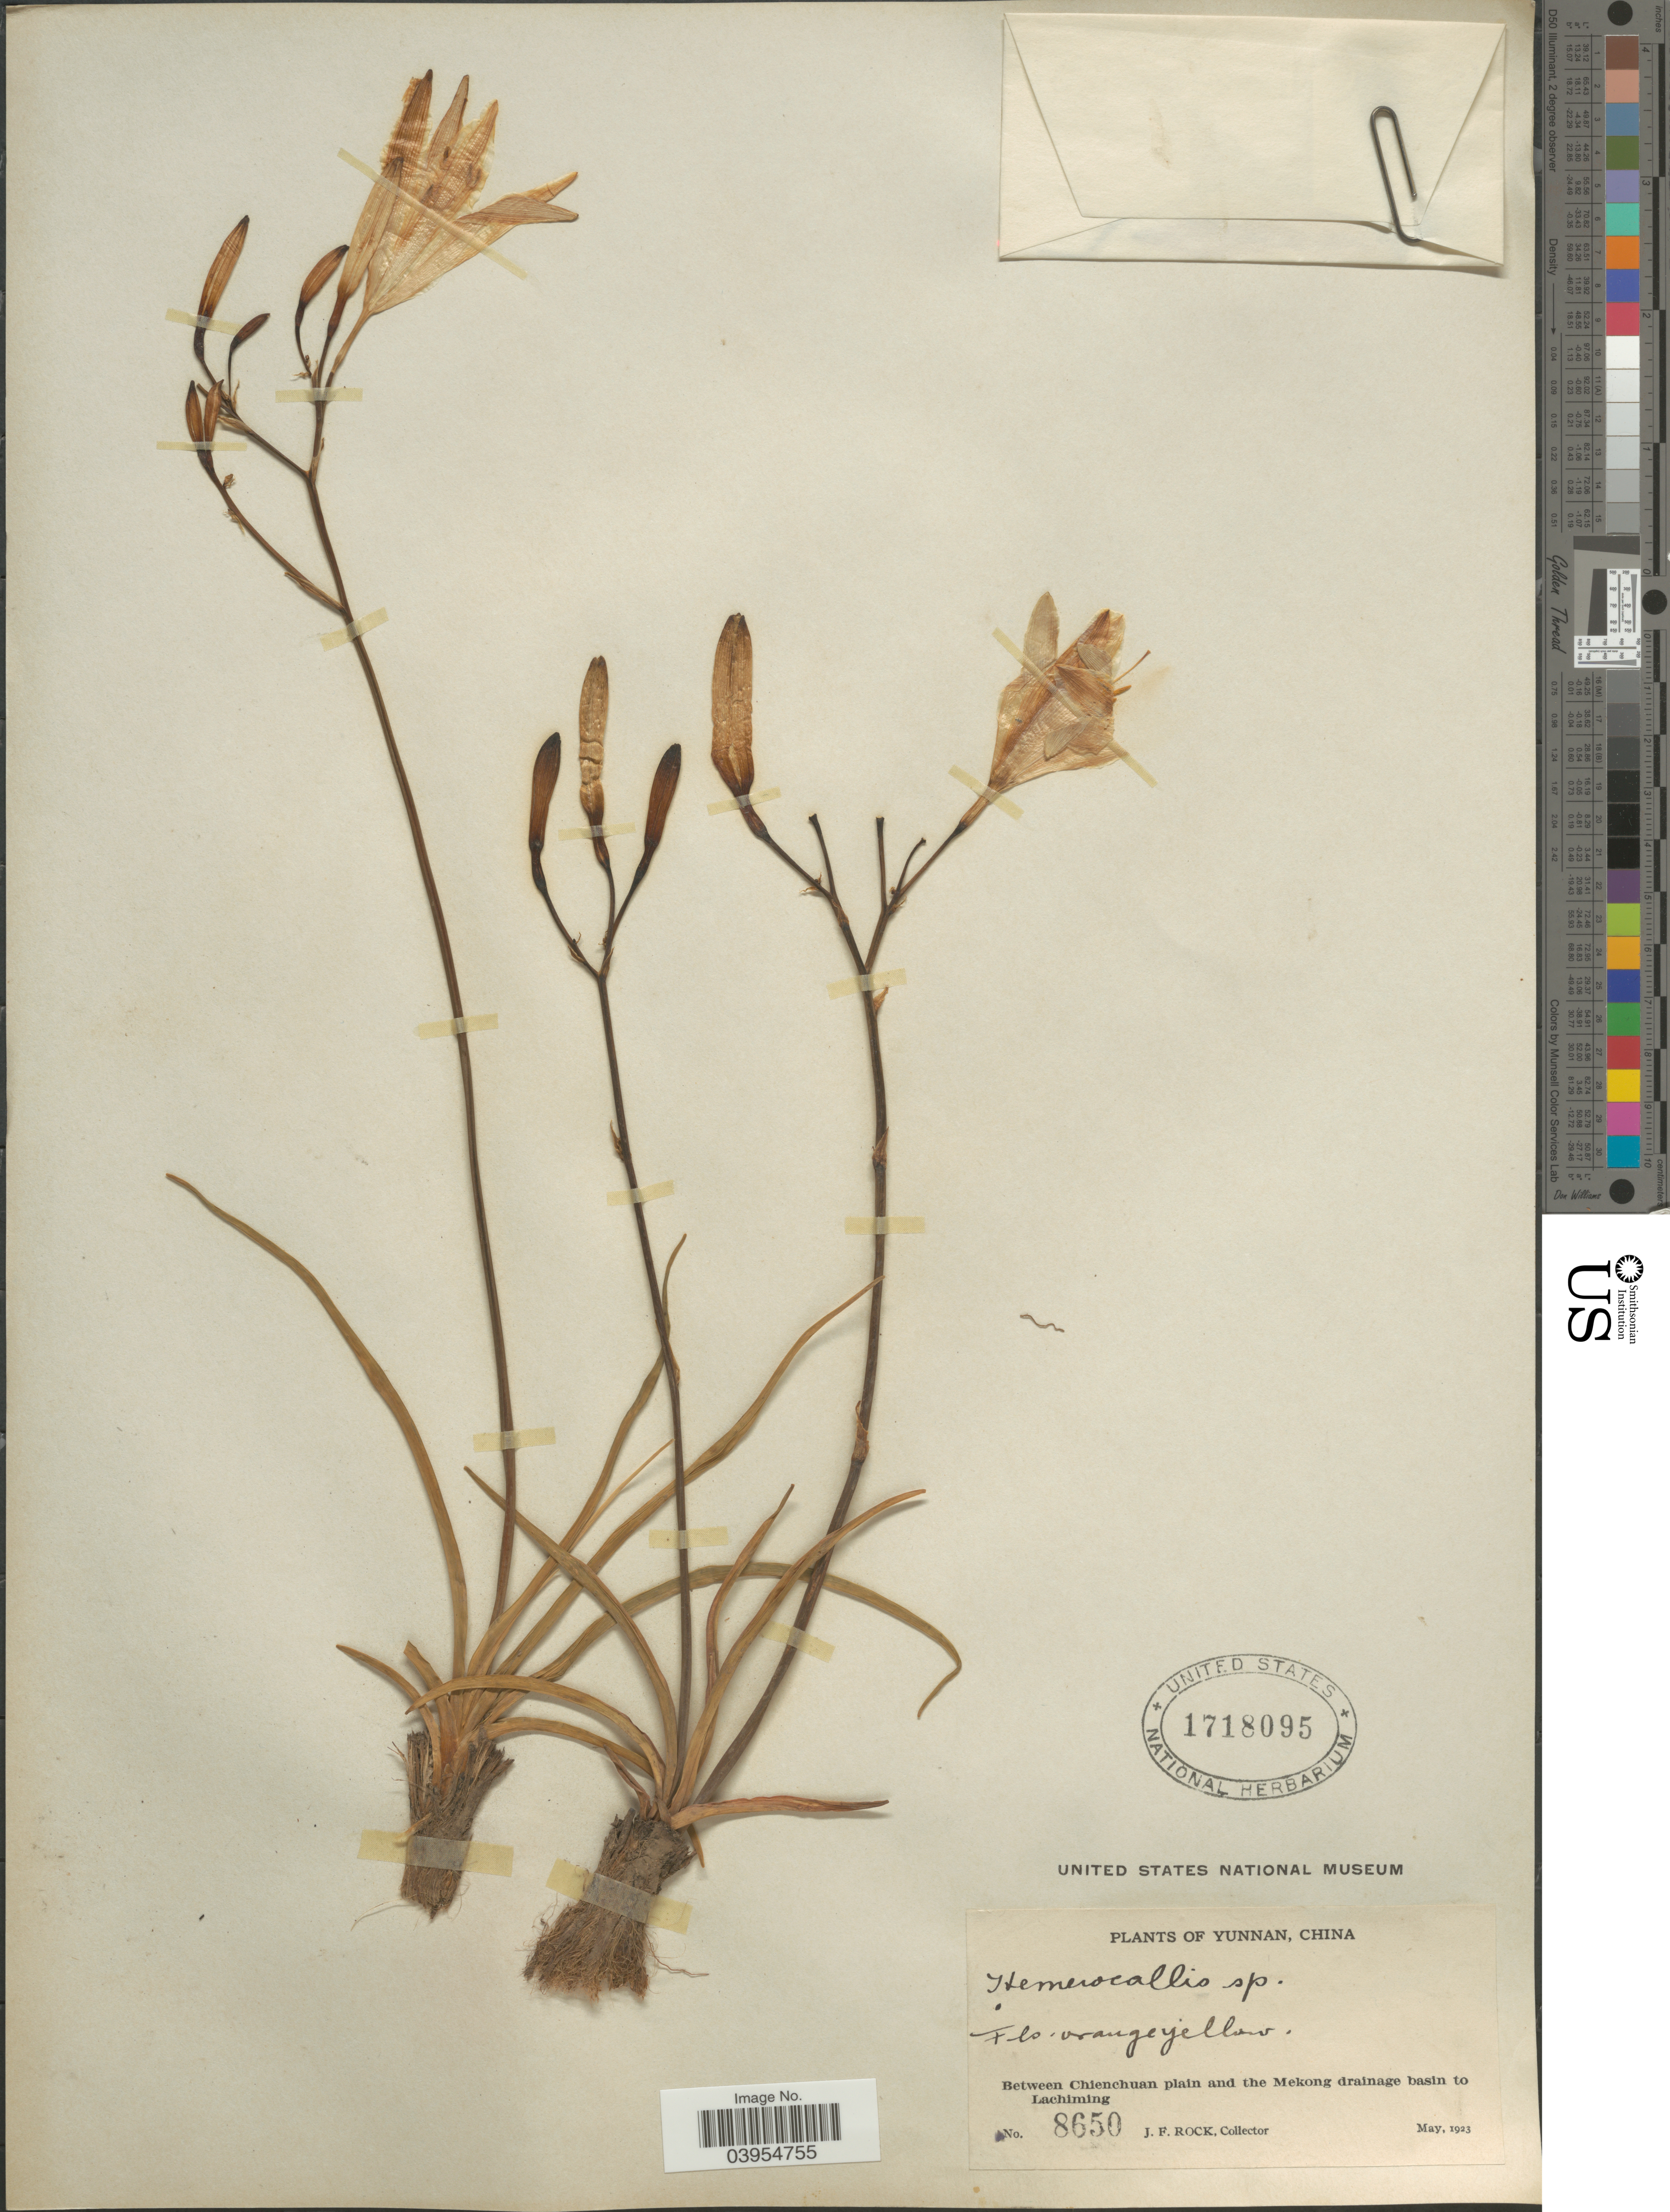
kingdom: Plantae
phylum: Tracheophyta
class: Liliopsida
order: Asparagales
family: Asphodelaceae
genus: Hemerocallis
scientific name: Hemerocallis sp.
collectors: J. Rock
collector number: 8650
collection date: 1923-05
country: China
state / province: Yunnan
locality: Between Chienchuan plain and the Mekong drainage basin to Lachiming.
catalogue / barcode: US 1718095